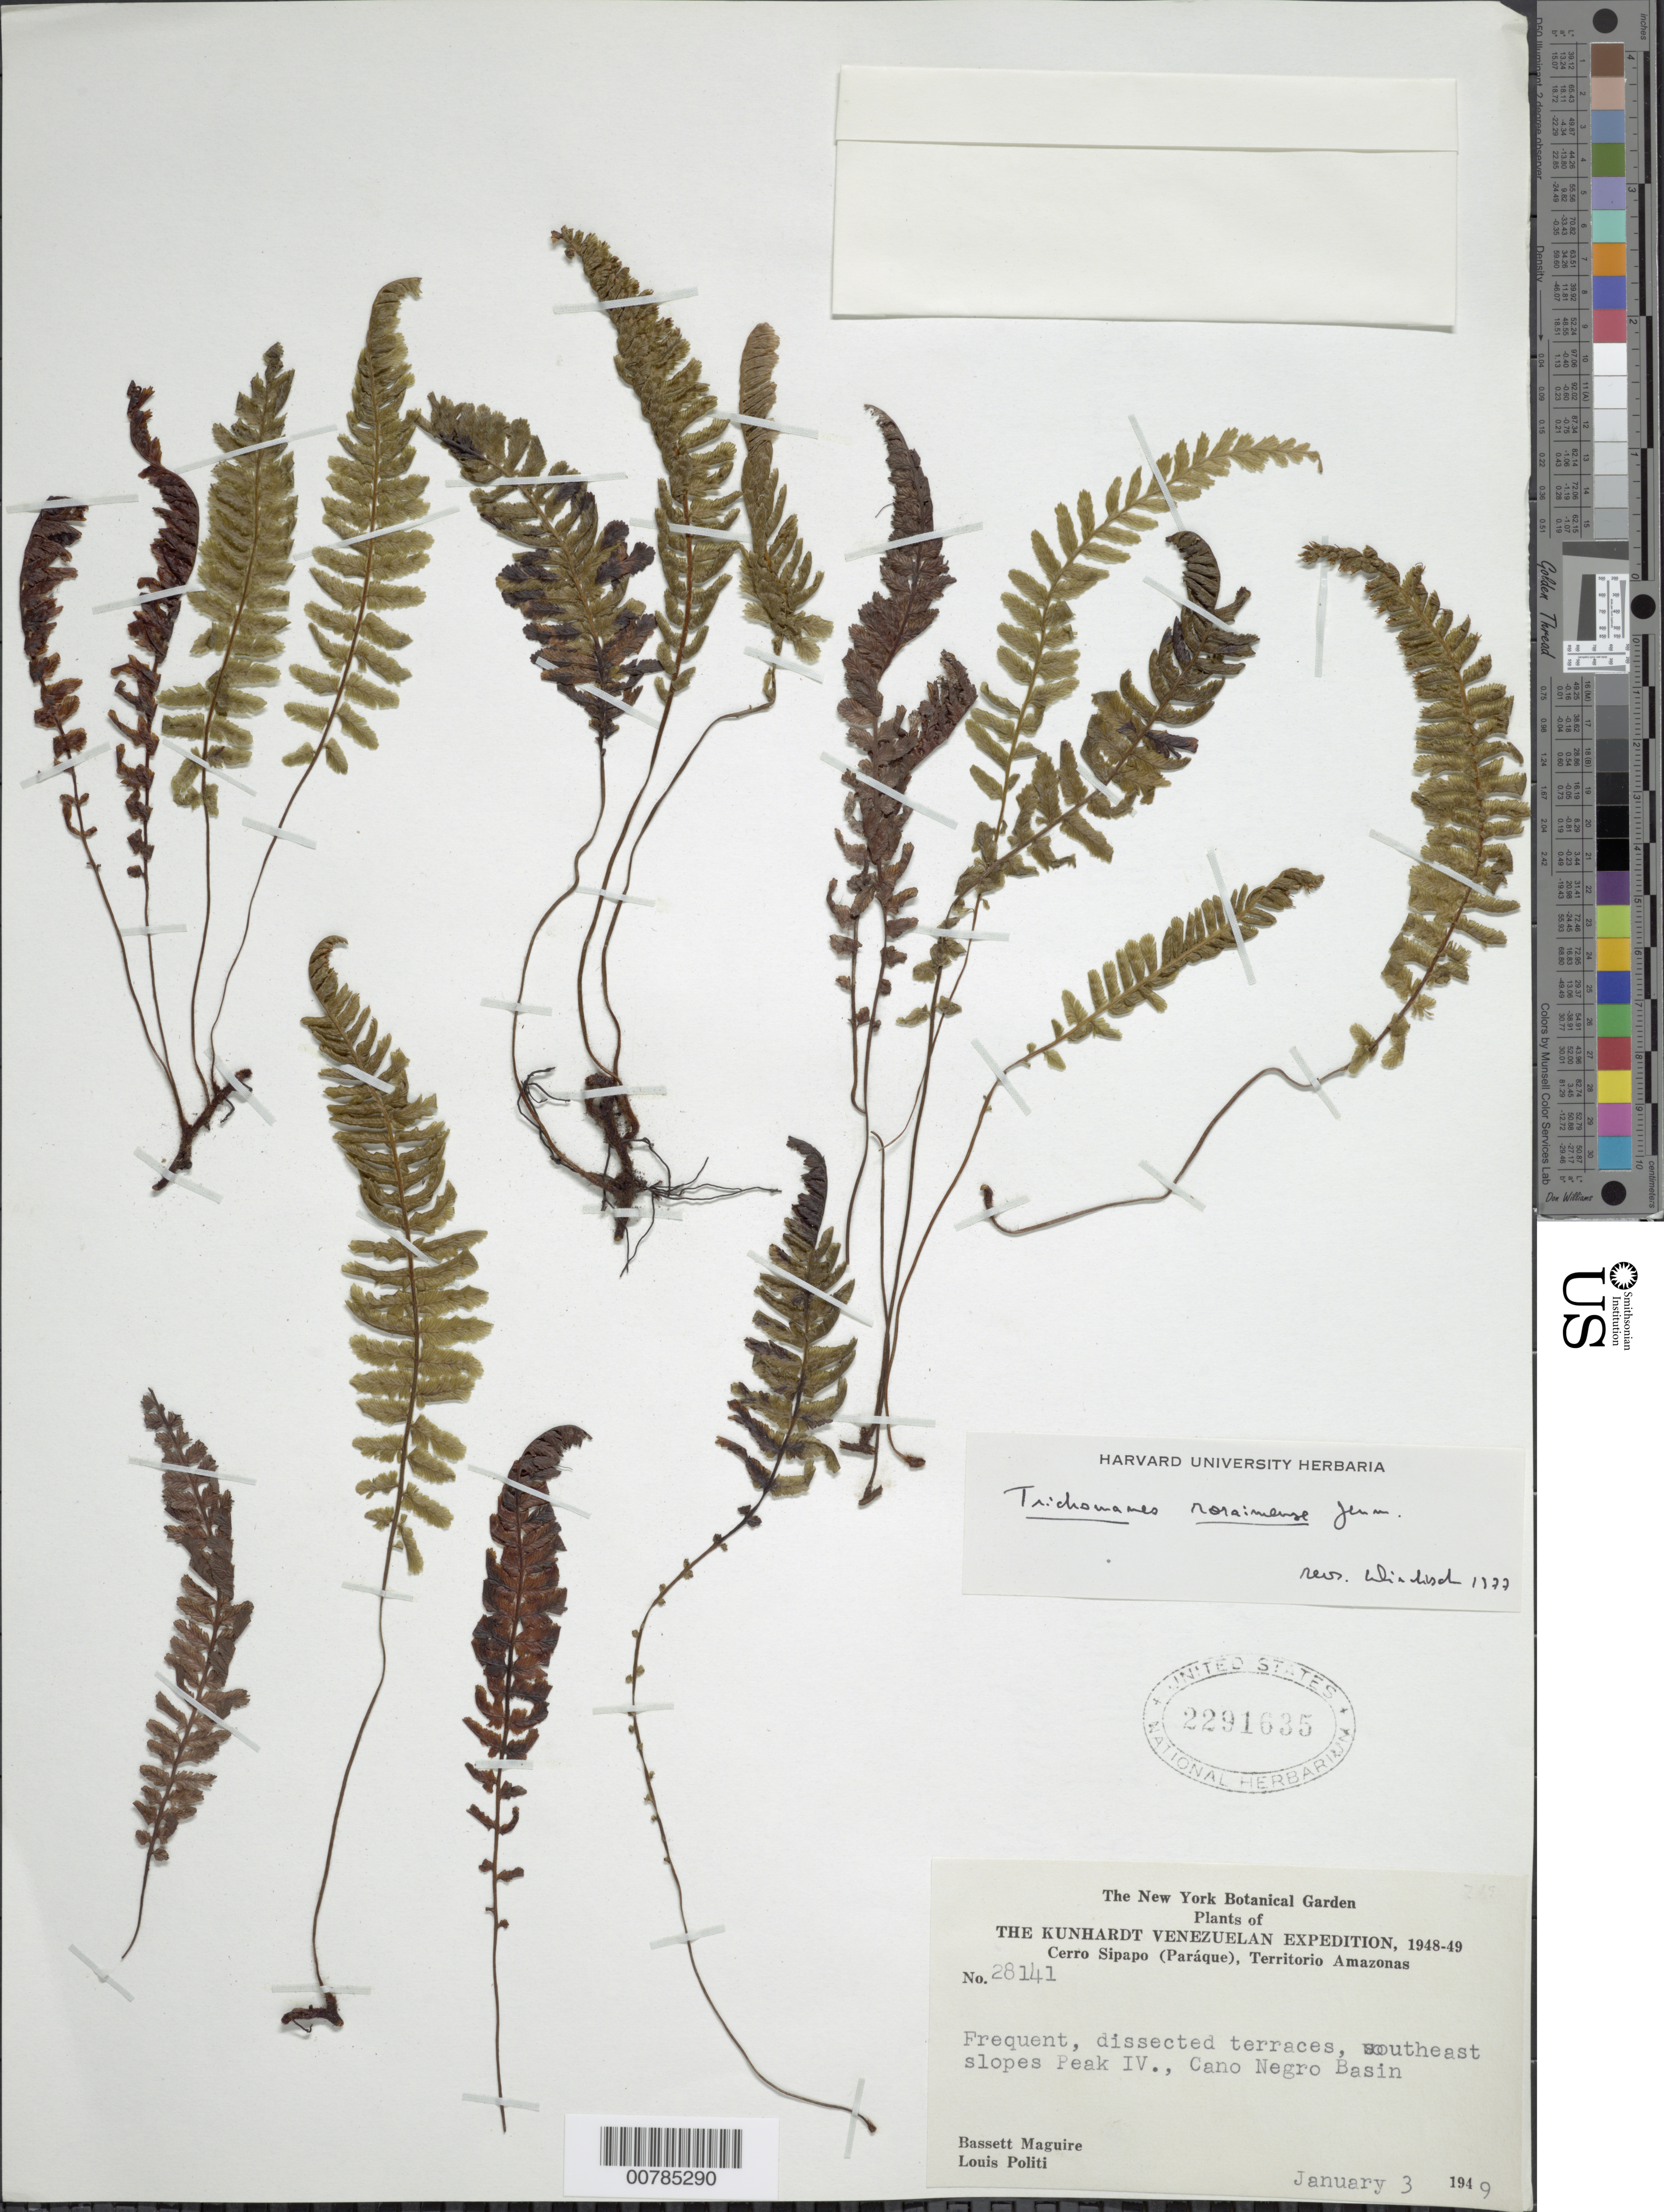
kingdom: Plantae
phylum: Tracheophyta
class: Polypodiopsida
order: Hymenophyllales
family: Hymenophyllaceae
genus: Trichomanes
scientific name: Trichomanes roraimense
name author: Jenman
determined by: Windisch, Paulo Guenter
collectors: B. Maguire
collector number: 28141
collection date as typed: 3-Jan-49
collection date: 1949-01-03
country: Venezuela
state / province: Amazonas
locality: Cerro Sipapo (Paráque), Peak IV, Caño Negro Basin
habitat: Dissected terraces, SE slopes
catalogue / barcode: US 2291635